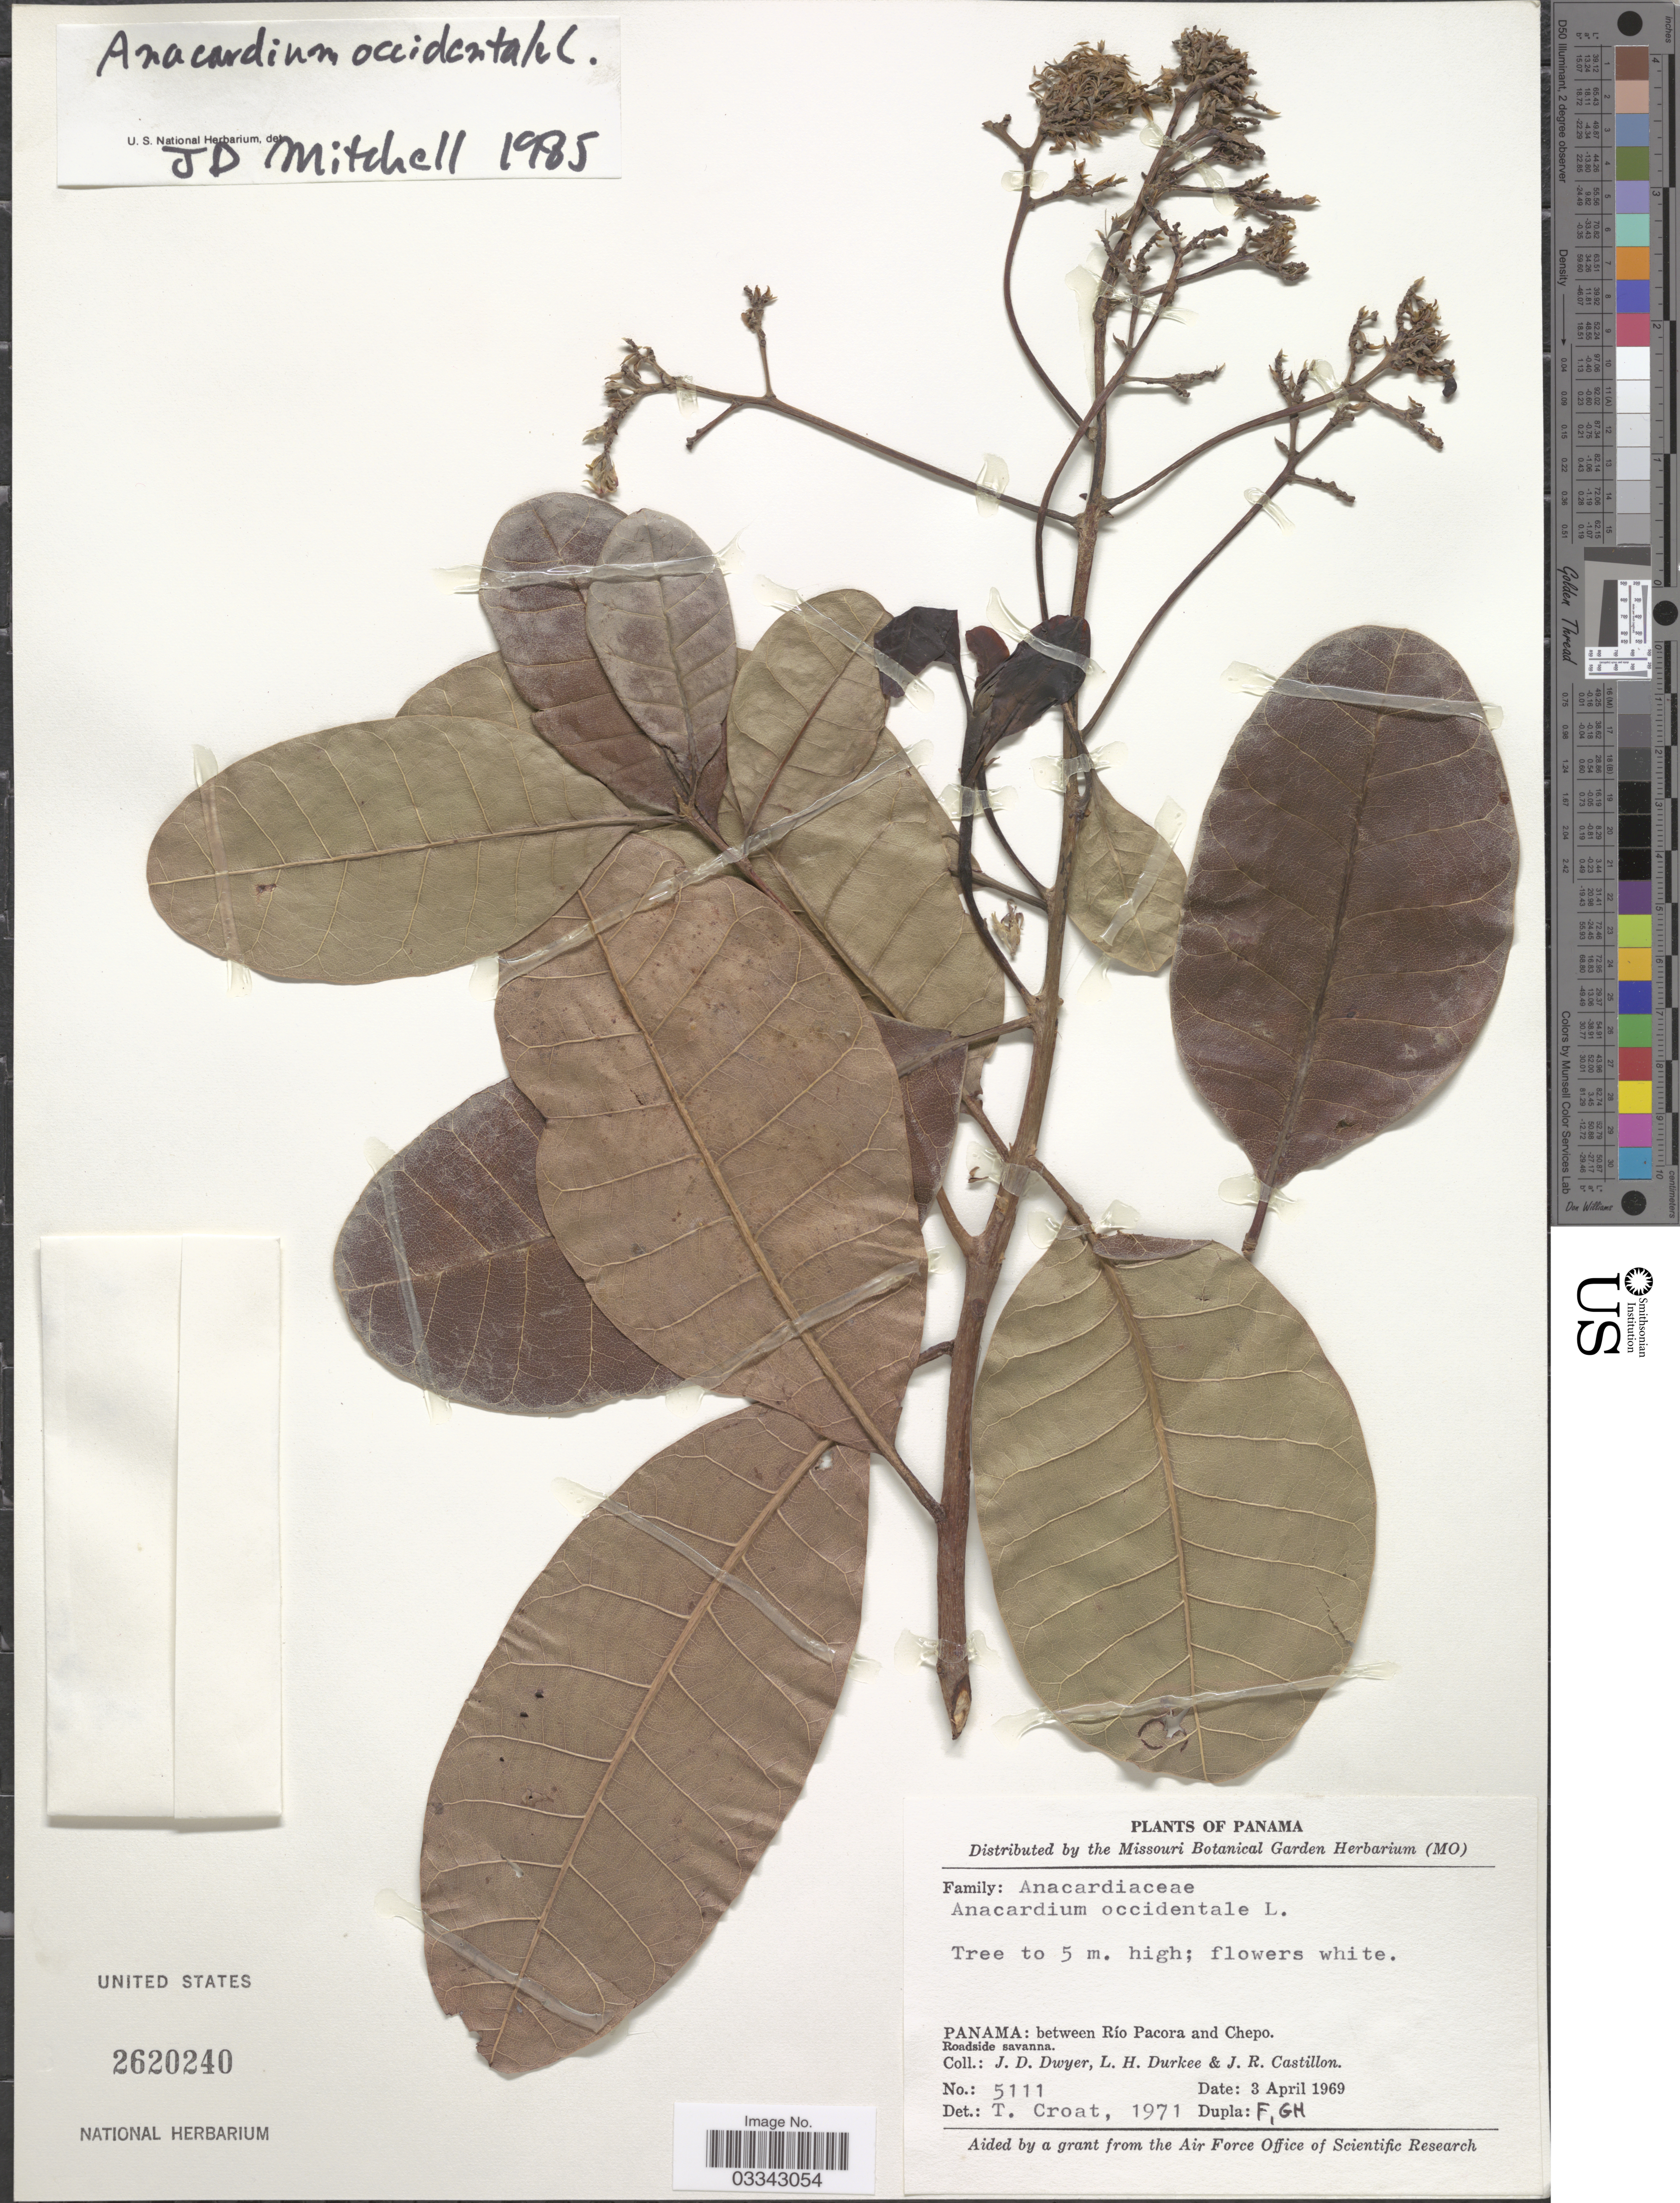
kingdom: Plantae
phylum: Tracheophyta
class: Magnoliopsida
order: Sapindales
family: Anacardiaceae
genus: Anacardium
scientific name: Anacardium occidentale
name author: L.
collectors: J. D. Dwyer, L. H. Durkee & J. R. Castillon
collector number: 5111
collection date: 1969-04-03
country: Panama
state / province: Panamá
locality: Between Río Pacora and Chepo.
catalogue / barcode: US 2620240